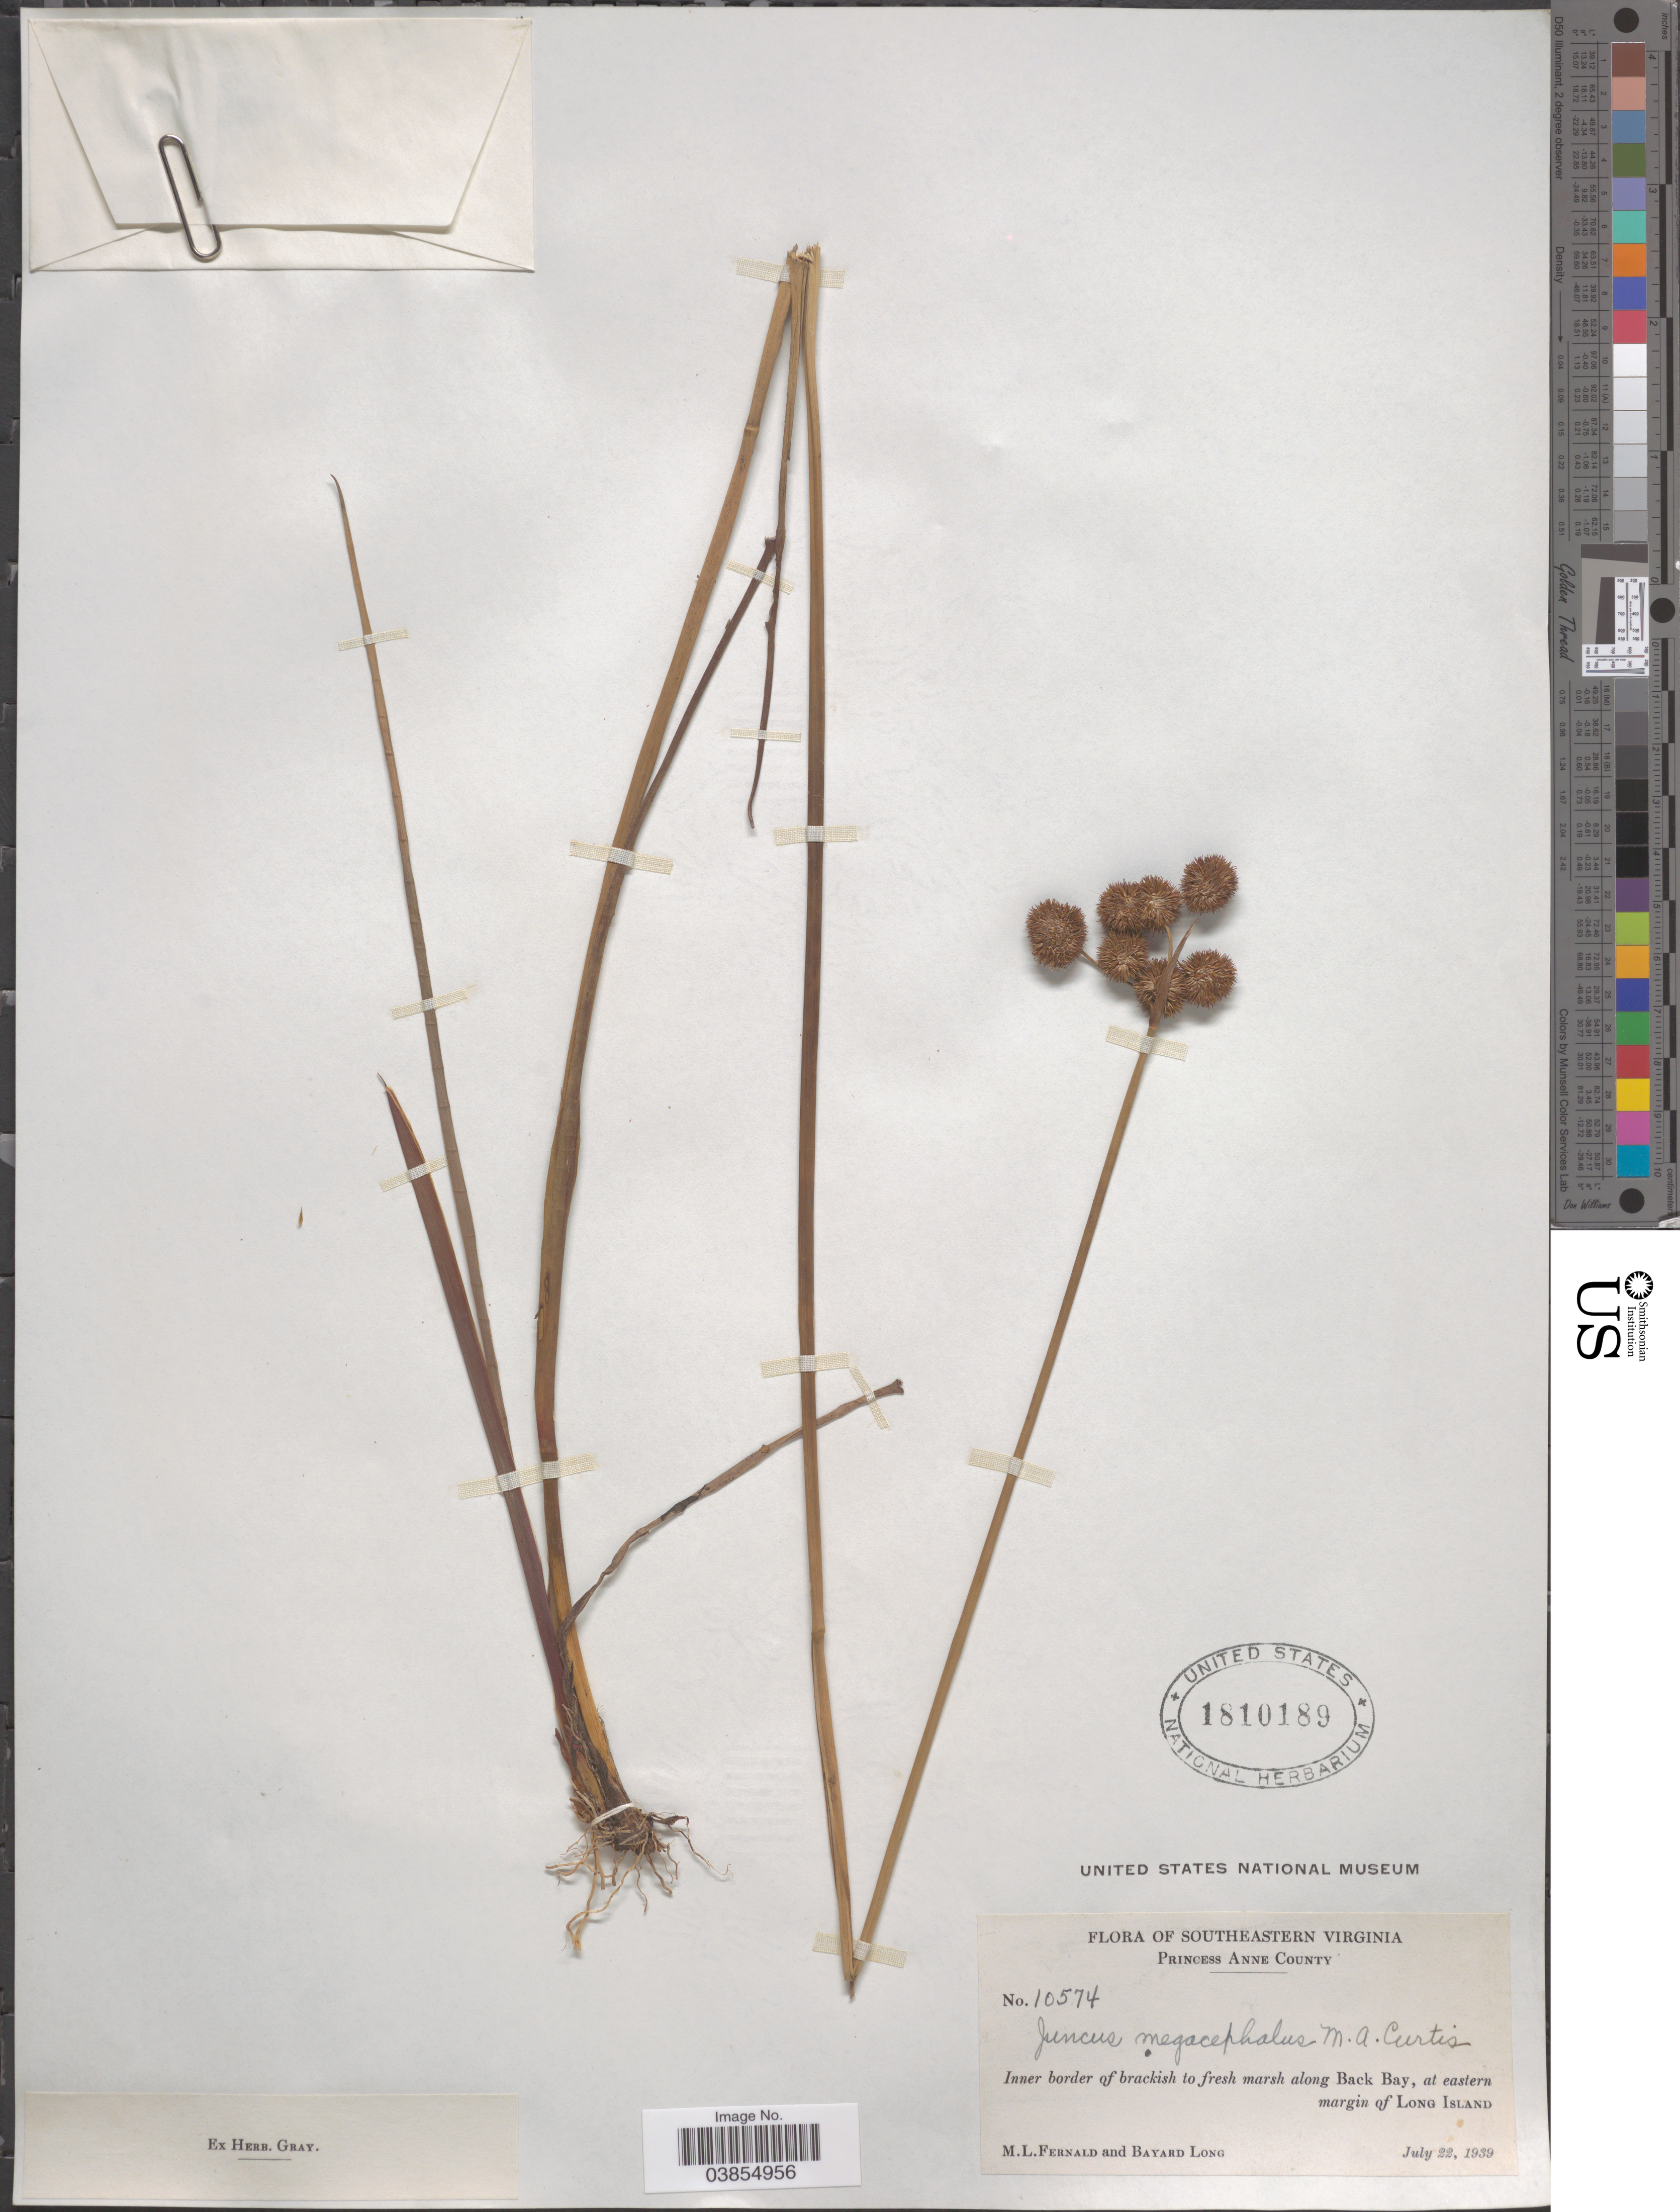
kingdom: Plantae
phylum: Tracheophyta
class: Liliopsida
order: Poales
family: Juncaceae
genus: Juncus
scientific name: Juncus megacephalus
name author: M.A. Curtis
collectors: M. L. Fernald & B. Long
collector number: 10574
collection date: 1939-07-22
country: United States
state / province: Virginia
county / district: City of Virginia Beach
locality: Southeastern Virginia. Princess Anne County. Inner border of brackish to fresh marsh along Black Bay, at eastern margin of Long Island.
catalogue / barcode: US 1810189